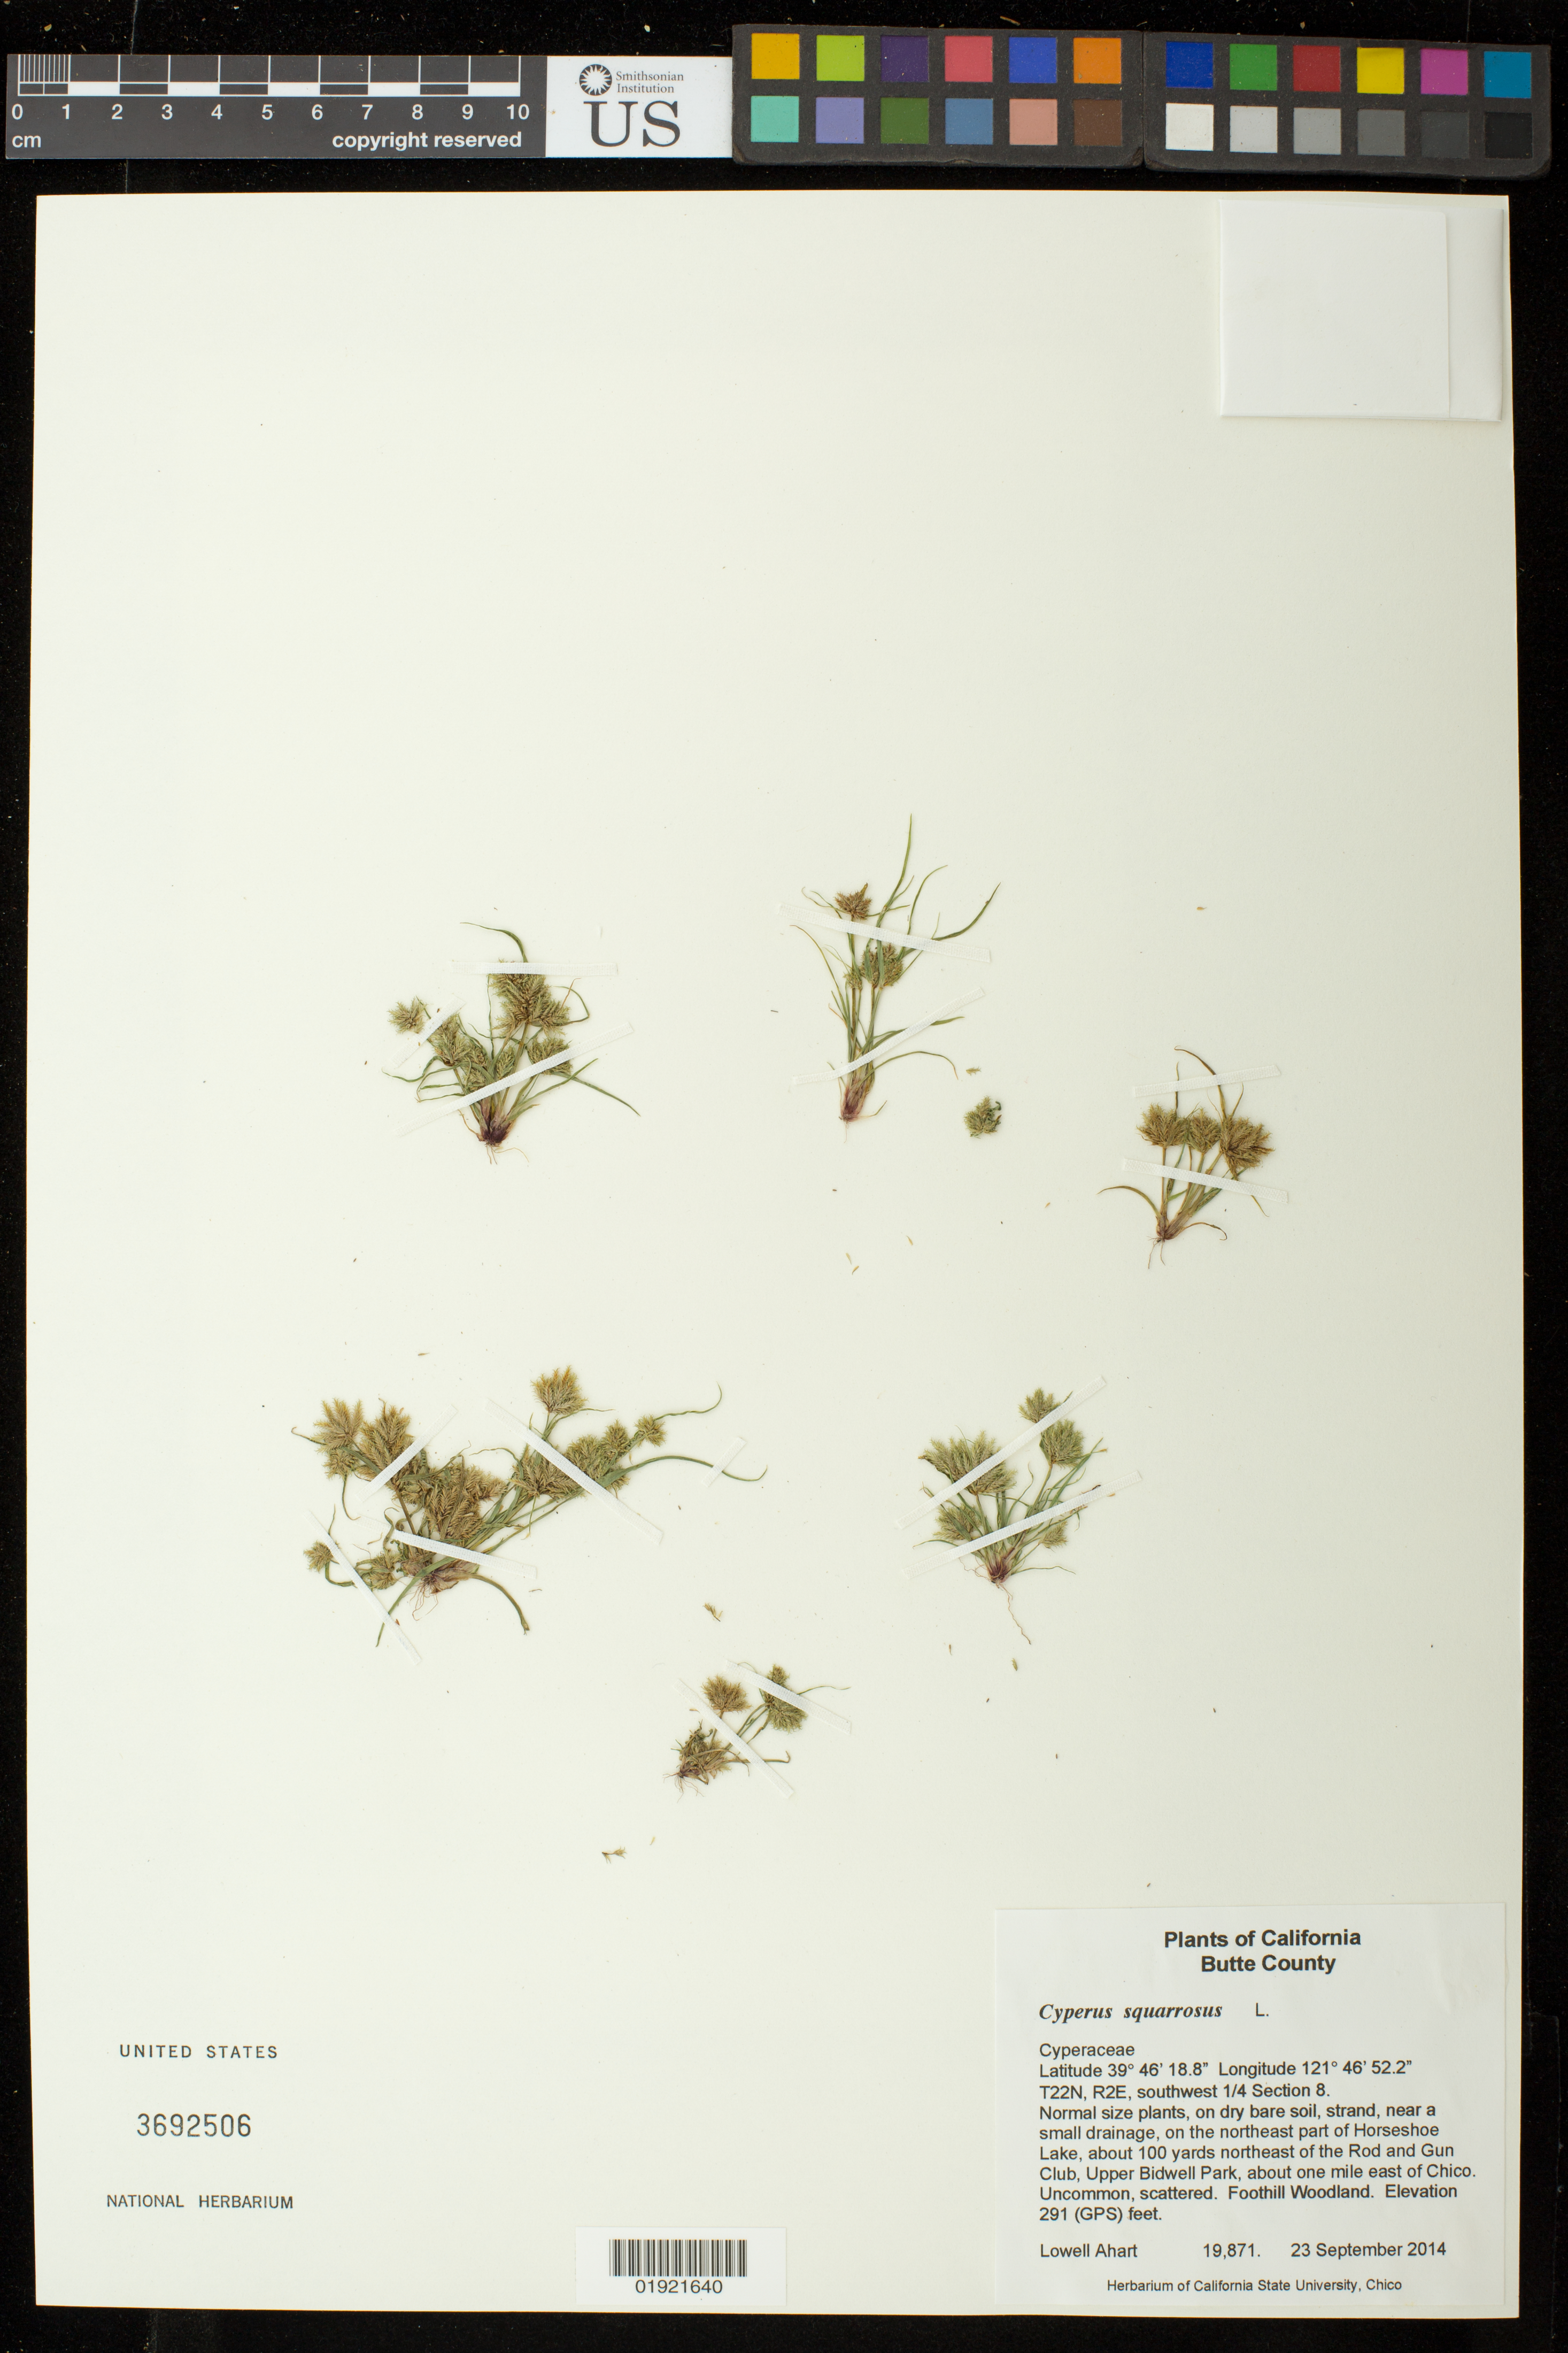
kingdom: Plantae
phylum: Tracheophyta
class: Liliopsida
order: Poales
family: Cyperaceae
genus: Cyperus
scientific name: Cyperus squarrosus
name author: L.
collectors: L. Ahart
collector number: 19871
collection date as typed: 23 September 2014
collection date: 2014-09-23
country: United States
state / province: California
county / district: Butte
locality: T22N,R2E, southwest 1/4 Section 8. near a small drainage, on the northeast part of Horseshoe Lake, about 100 yards northeast of the Rod and Gun Club, Upper Bidwell Park, about one mile east of Chico. Foothill Woodland.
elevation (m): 89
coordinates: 39 46 18.8, 121 46 52.2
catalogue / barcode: US 3692506